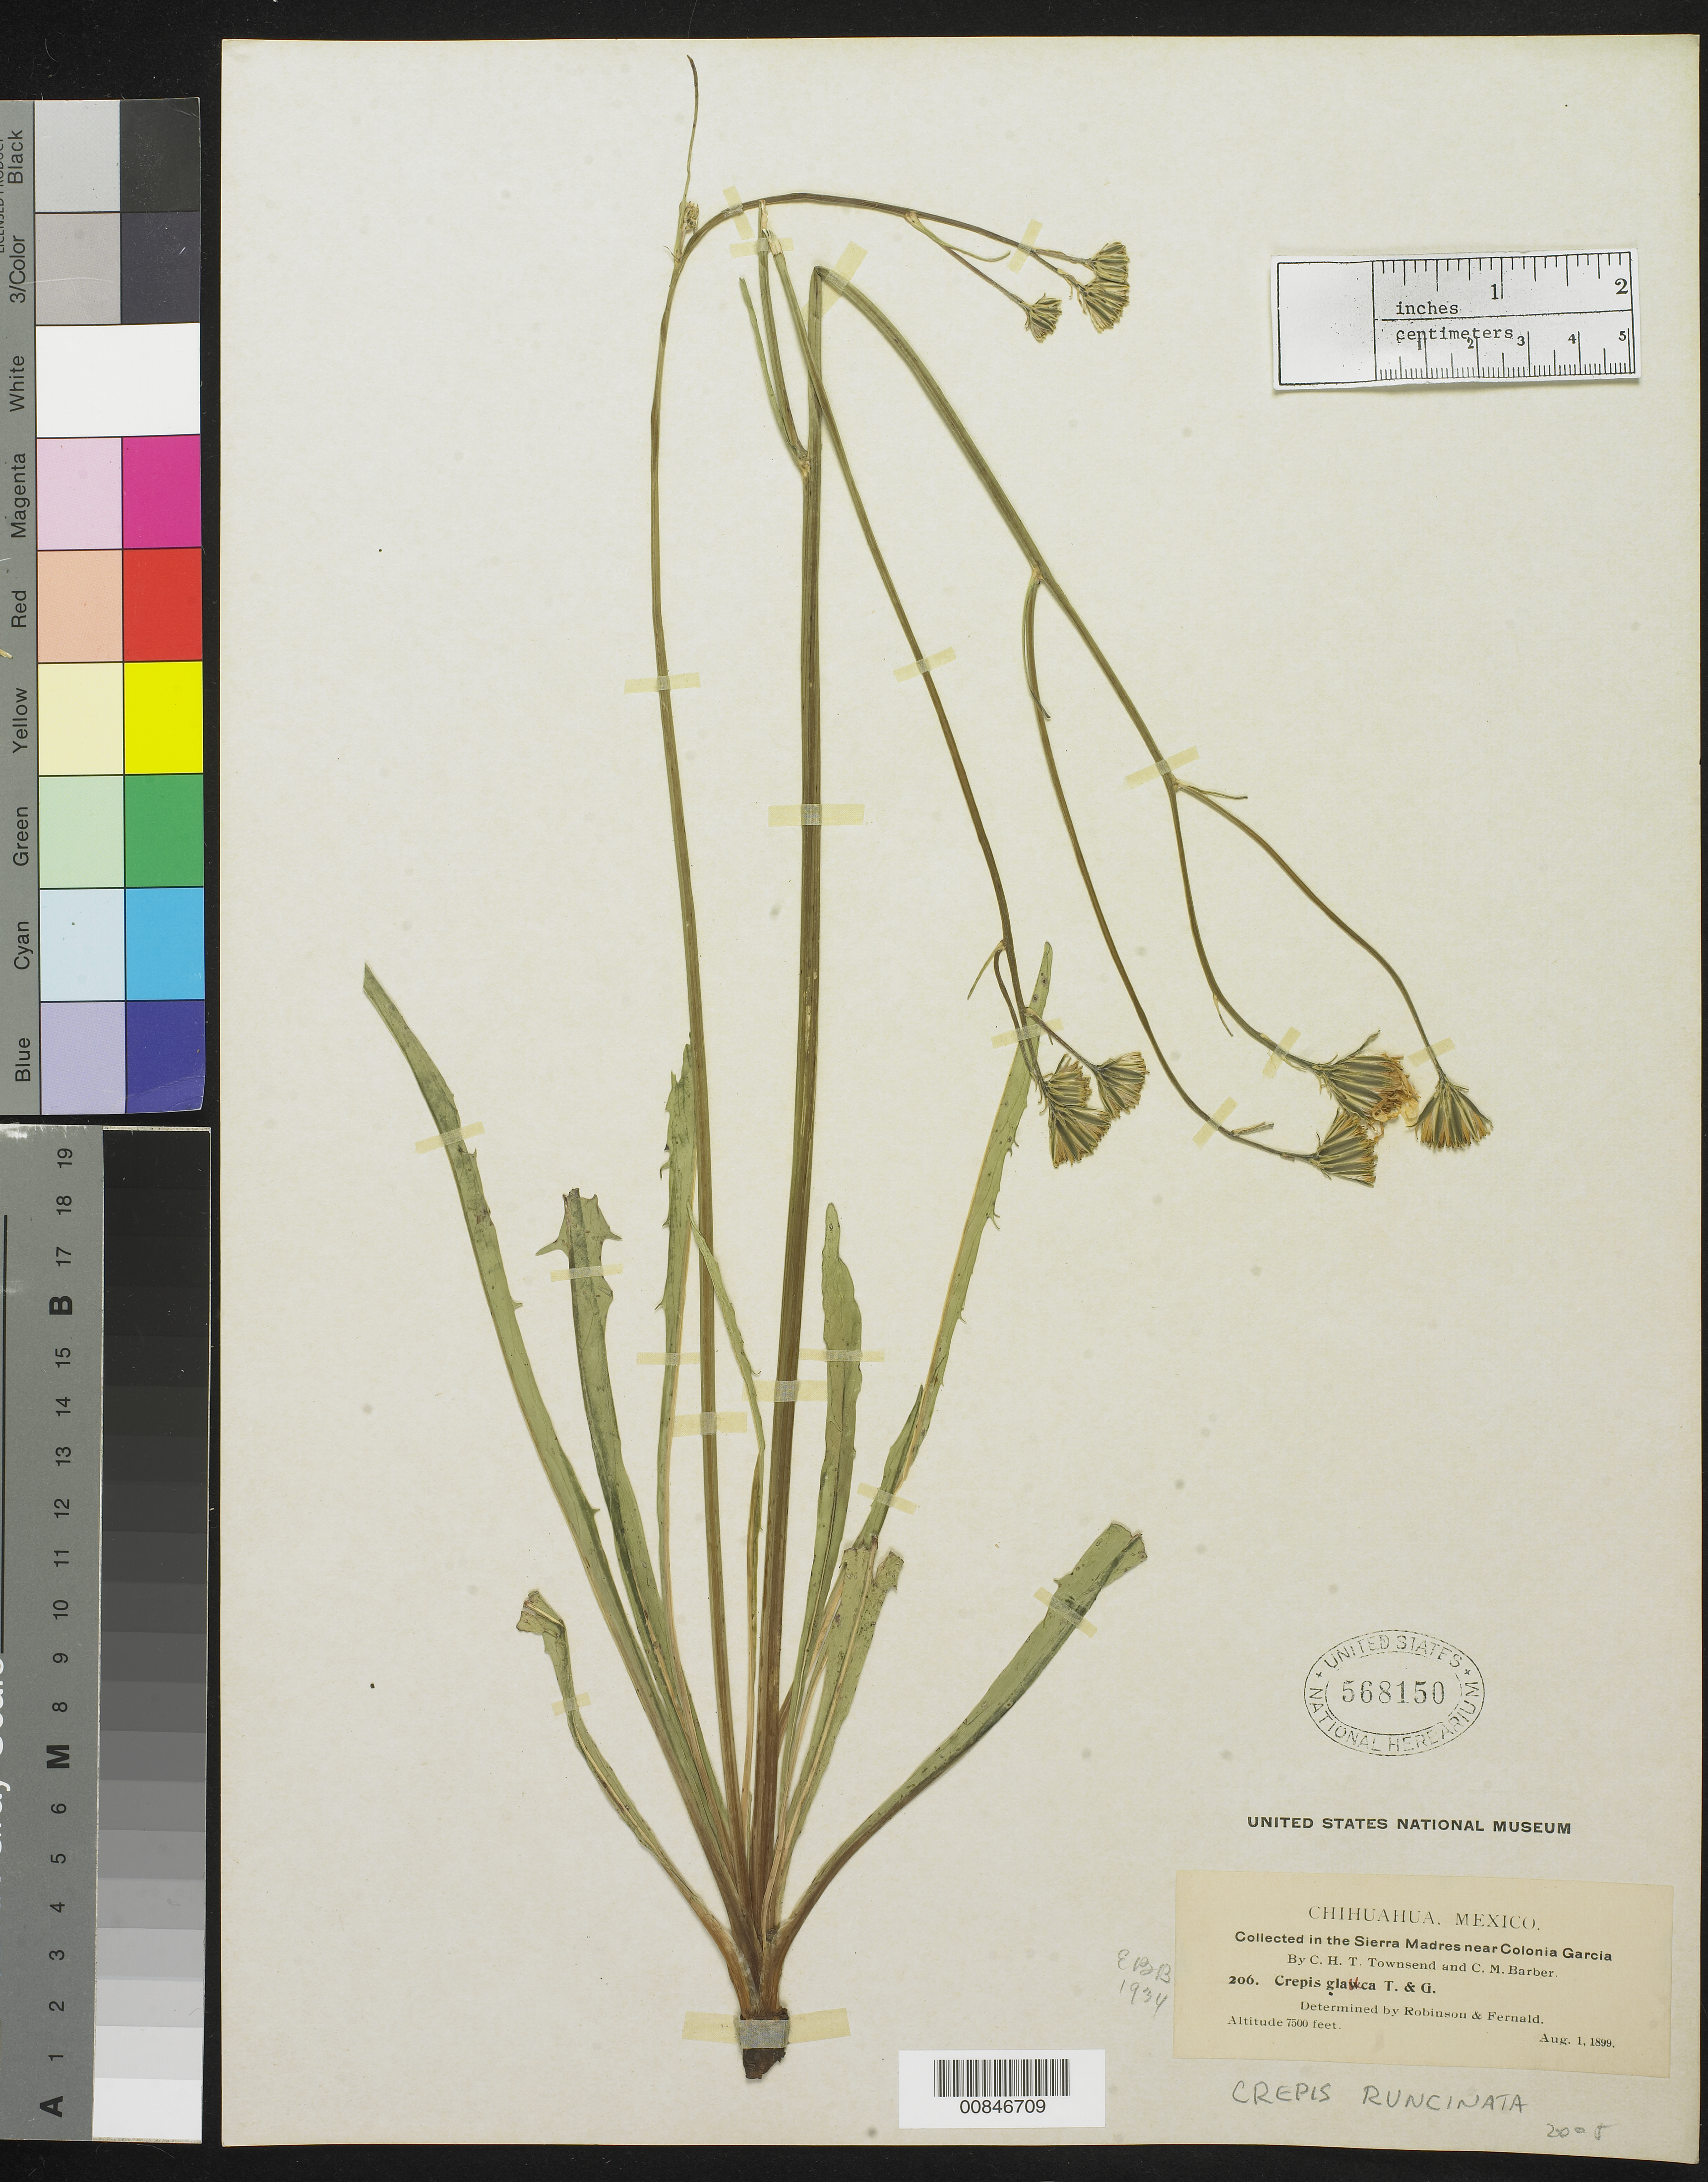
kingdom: Plantae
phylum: Tracheophyta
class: Magnoliopsida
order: Asterales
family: Asteraceae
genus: Crepis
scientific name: Crepis runcinata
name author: Torr. & A. Gray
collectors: C. H. T. Townsend & C. Barber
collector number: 206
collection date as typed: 01 Aug 1899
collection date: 1899-08-01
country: Mexico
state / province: Chihuahua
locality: Sierra Madre near Colonia García, Chihuahua.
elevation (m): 2286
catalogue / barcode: US 568150